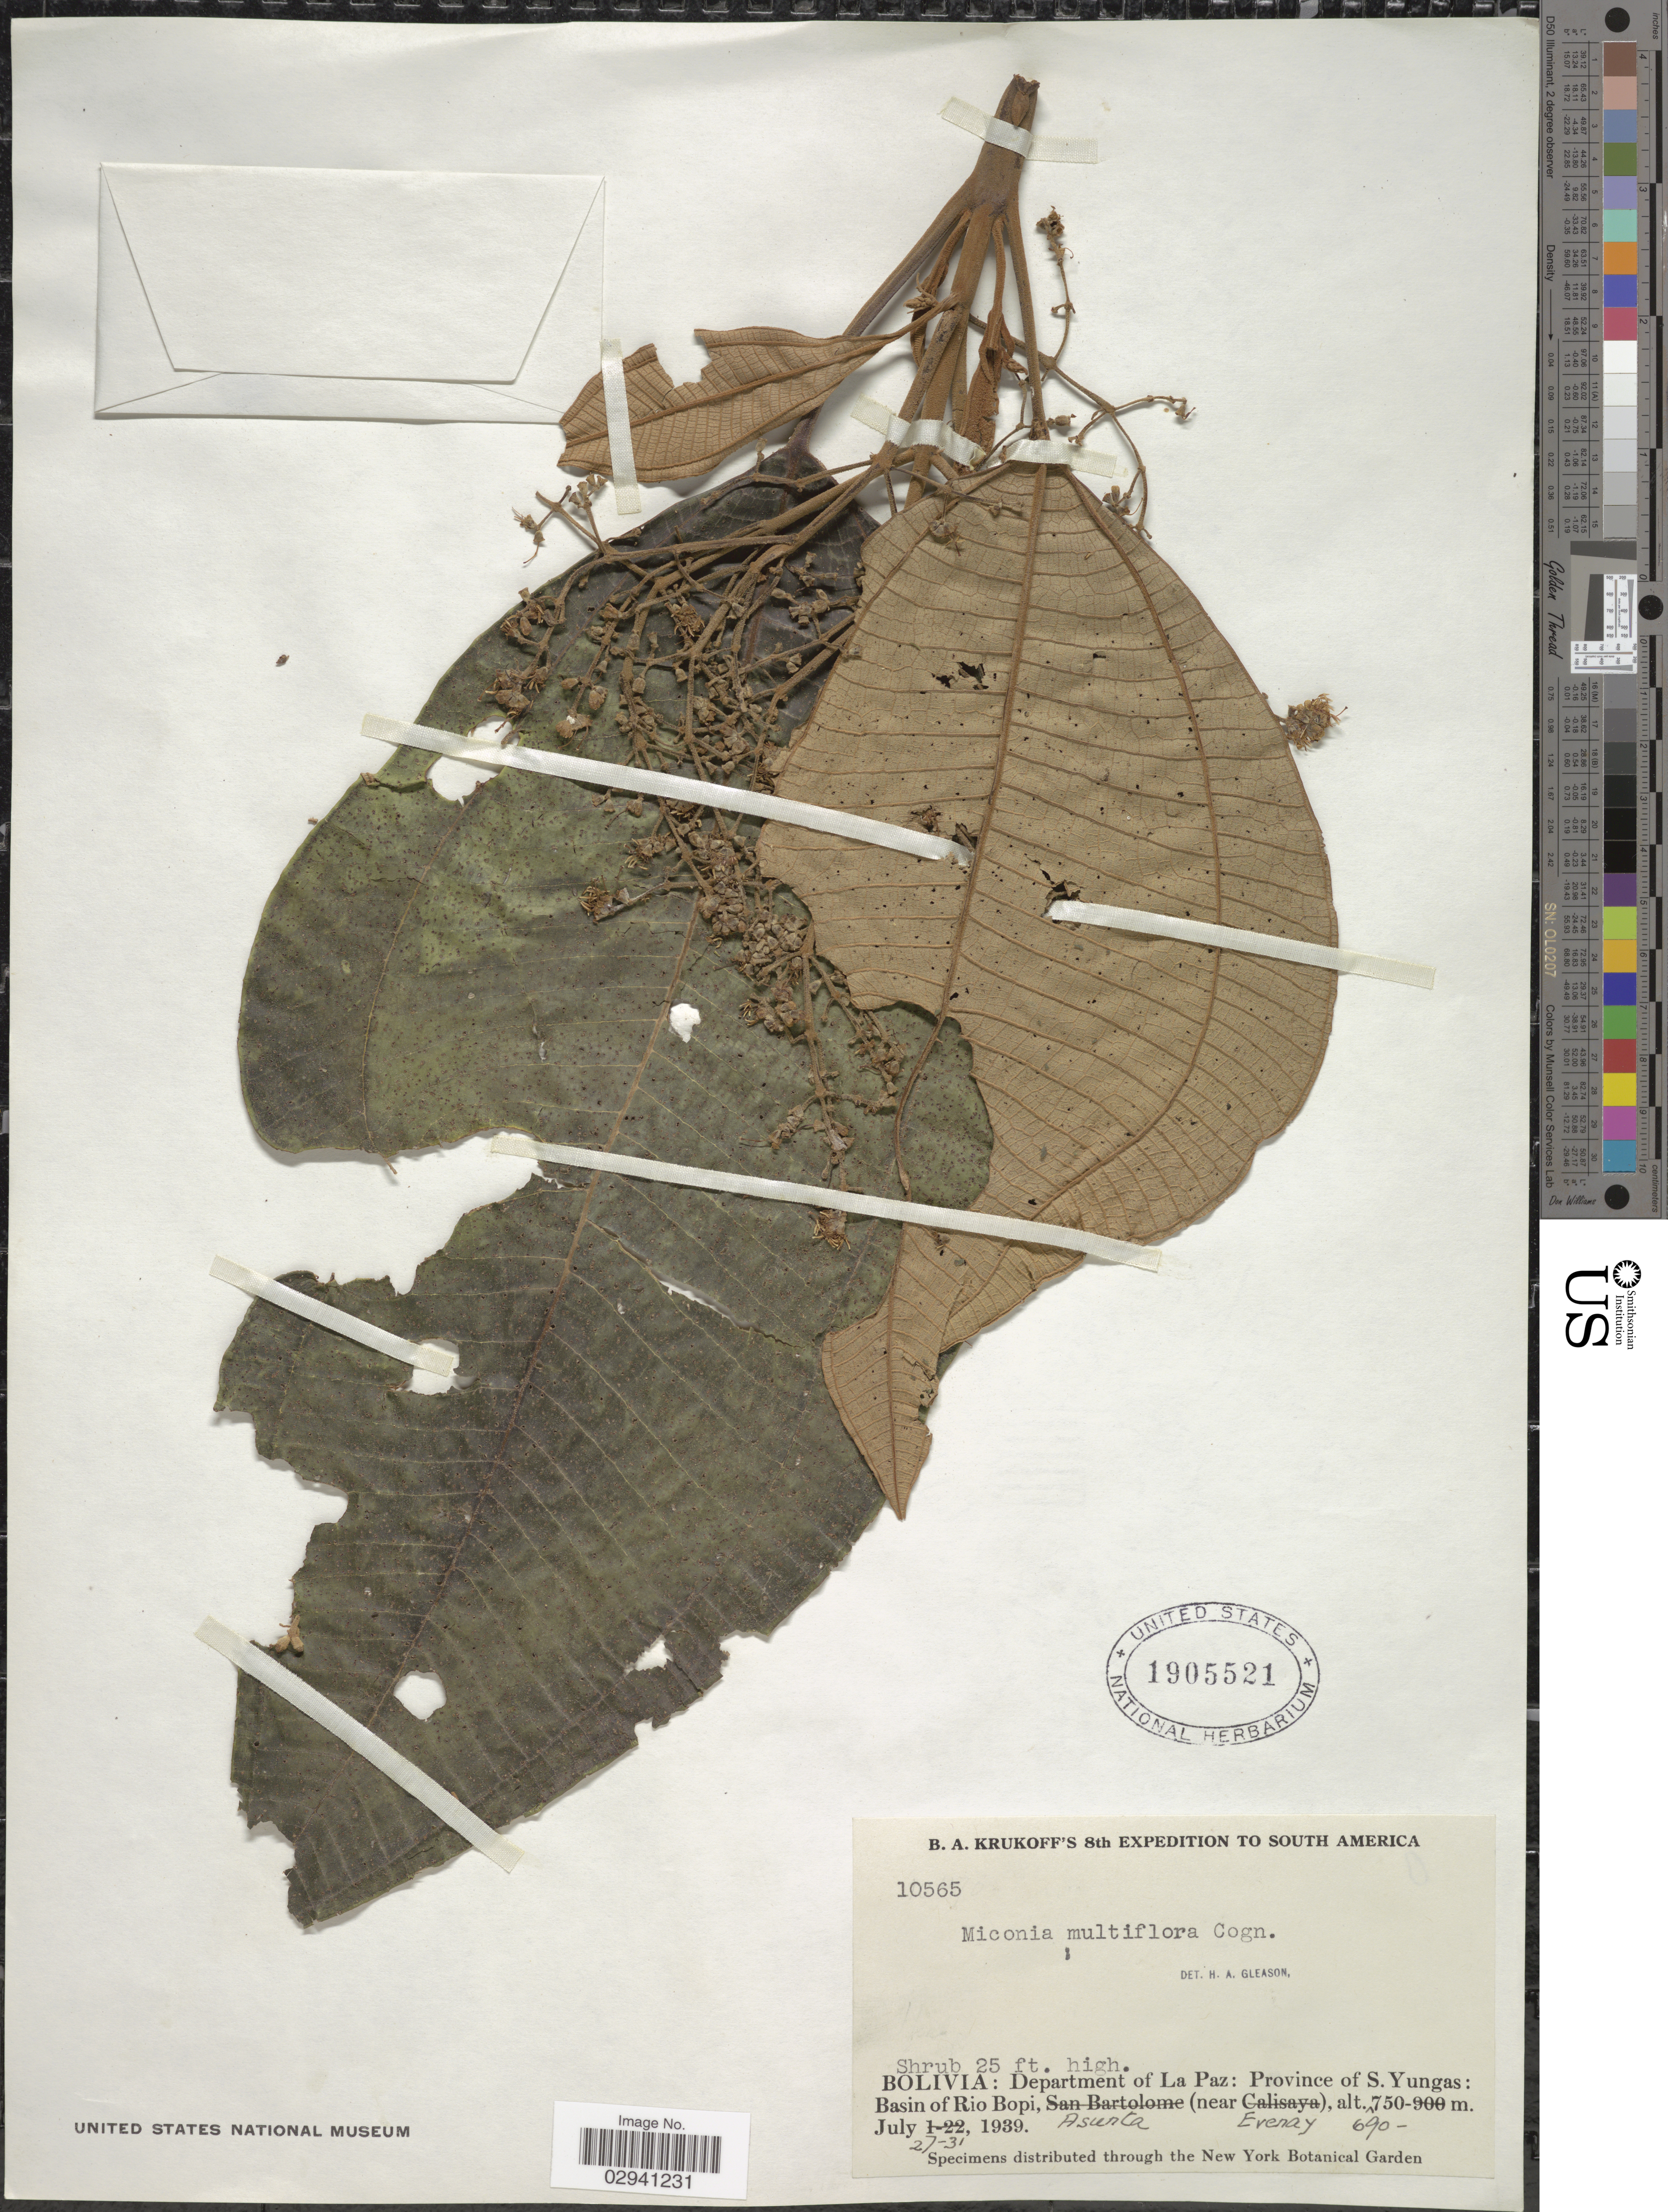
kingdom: Plantae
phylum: Tracheophyta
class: Magnoliopsida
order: Myrtales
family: Melastomataceae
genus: Miconia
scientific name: Miconia multiflora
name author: Cogn.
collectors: B. A. Krukoff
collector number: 10565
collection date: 1939-07-27/1939-07-31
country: Bolivia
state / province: La Paz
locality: Department of La Paz: Province of S. Yungas: Basin of Rio Bopi, Asunta (near Evenay).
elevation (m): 690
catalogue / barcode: US 1905521